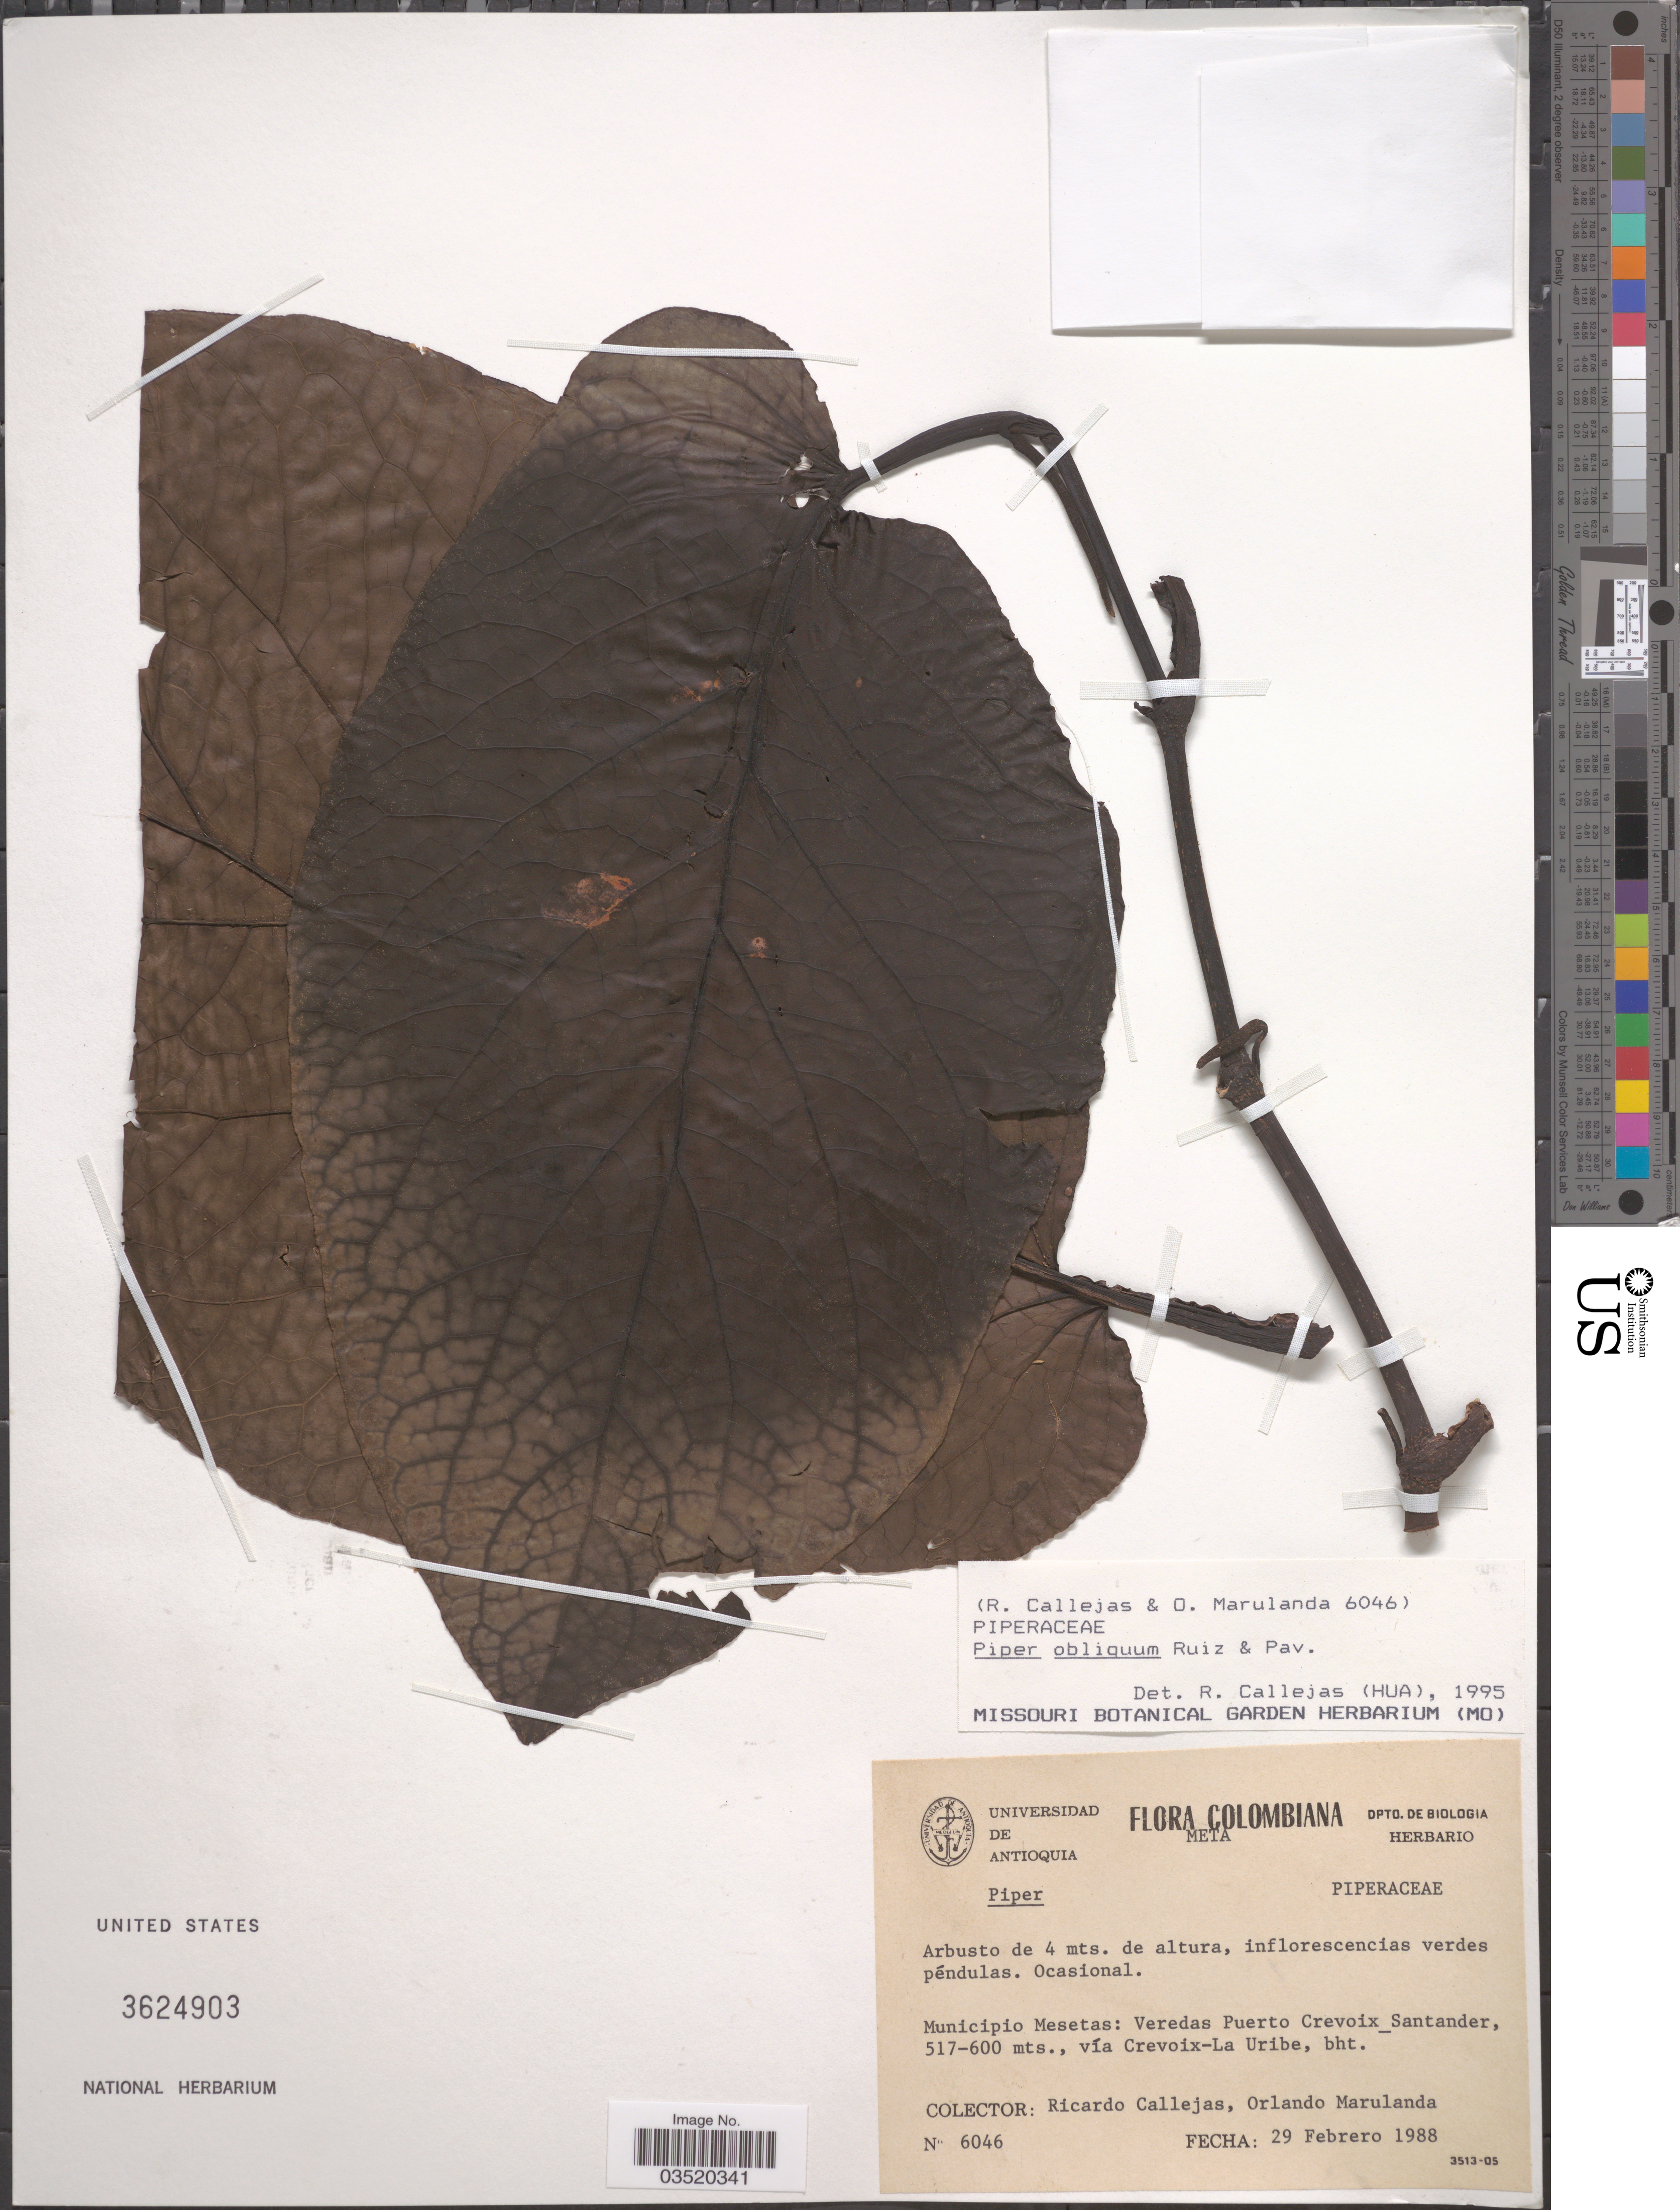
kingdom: Plantae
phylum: Tracheophyta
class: Magnoliopsida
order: Piperales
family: Piperaceae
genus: Piper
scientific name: Piper obliquum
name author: Ruiz & Pav.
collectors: R. Callejas & O. Marulanda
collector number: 6046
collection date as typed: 29 Febrero 1988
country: Colombia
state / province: Meta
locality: Municipio Mesetas: Veredas Puerto Crevoix_Santander. vía Crevoix-La Uribe.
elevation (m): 517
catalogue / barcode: US 3624903